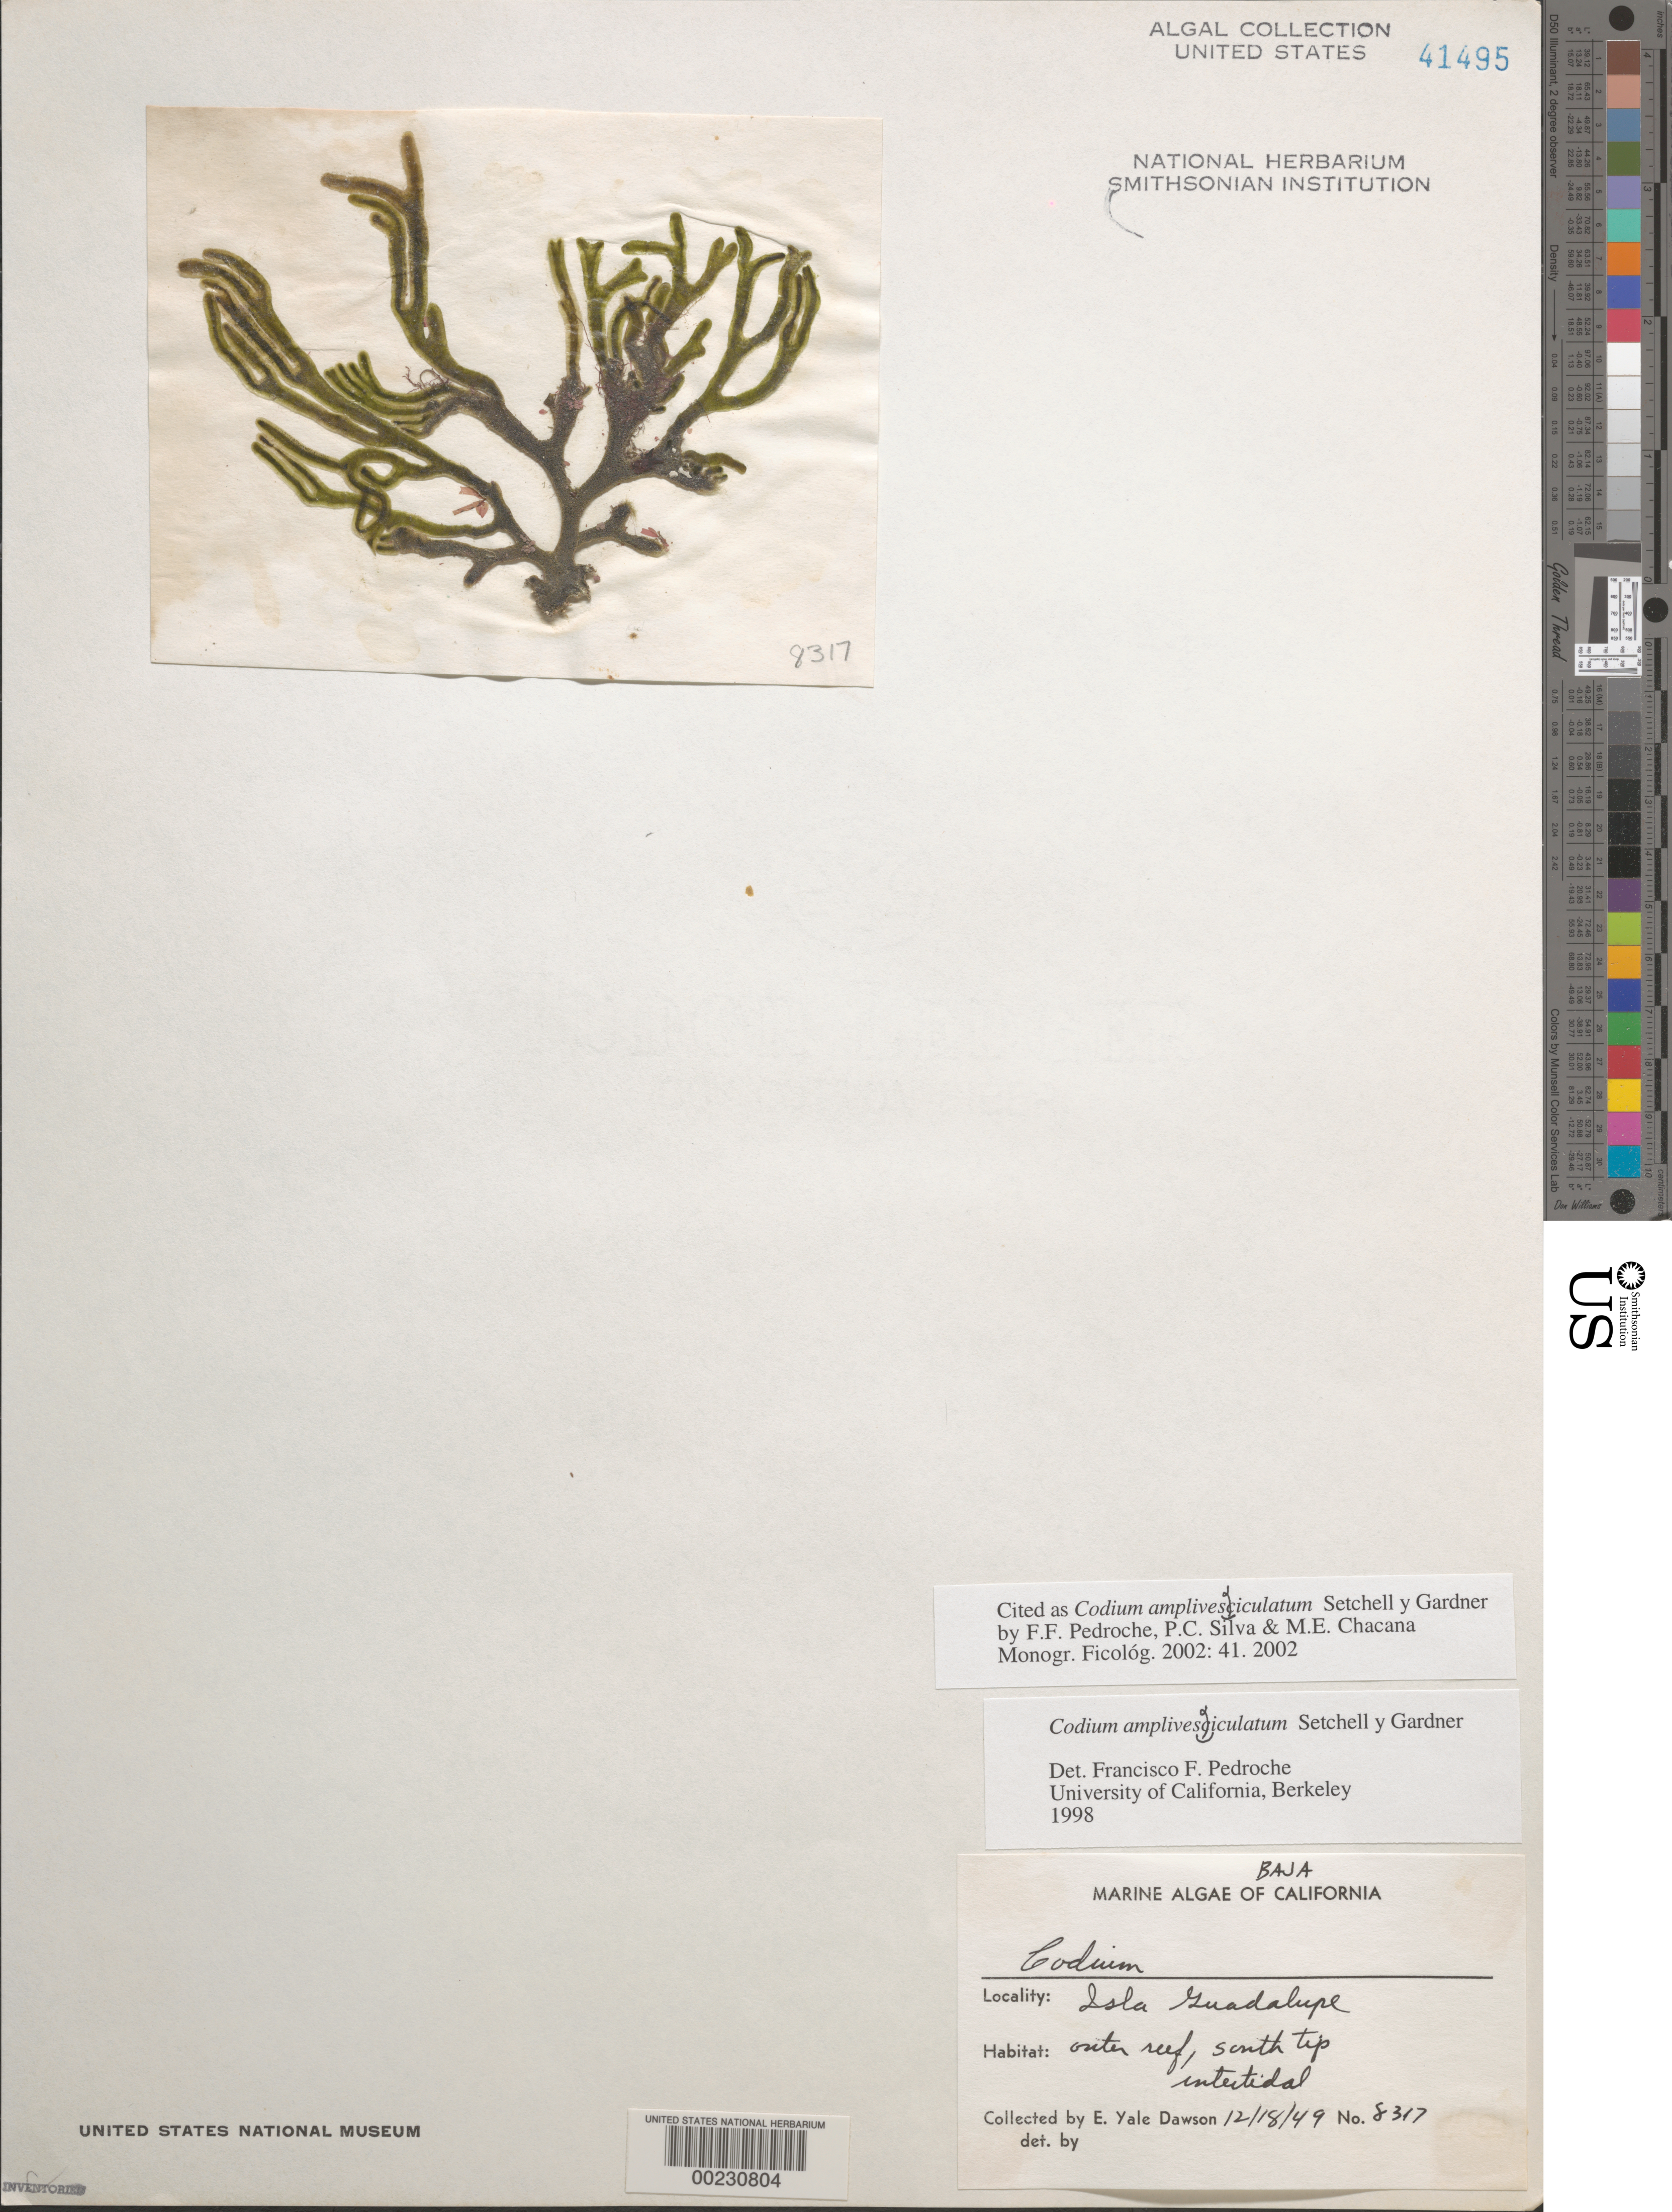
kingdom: Plantae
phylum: Chlorophyta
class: Ulvophyceae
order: Bryopsidales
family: Codiaceae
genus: Codium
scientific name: Codium amplivesiculatum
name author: Setch. & N.L. Gardner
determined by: Pedroche, F. F.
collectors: E. Y. Dawson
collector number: EYD 8317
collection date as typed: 18 Dec 1949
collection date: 1949-12-18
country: Mexico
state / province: Baja California Norte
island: Isla Guadalupe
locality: South tip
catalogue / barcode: US 41495